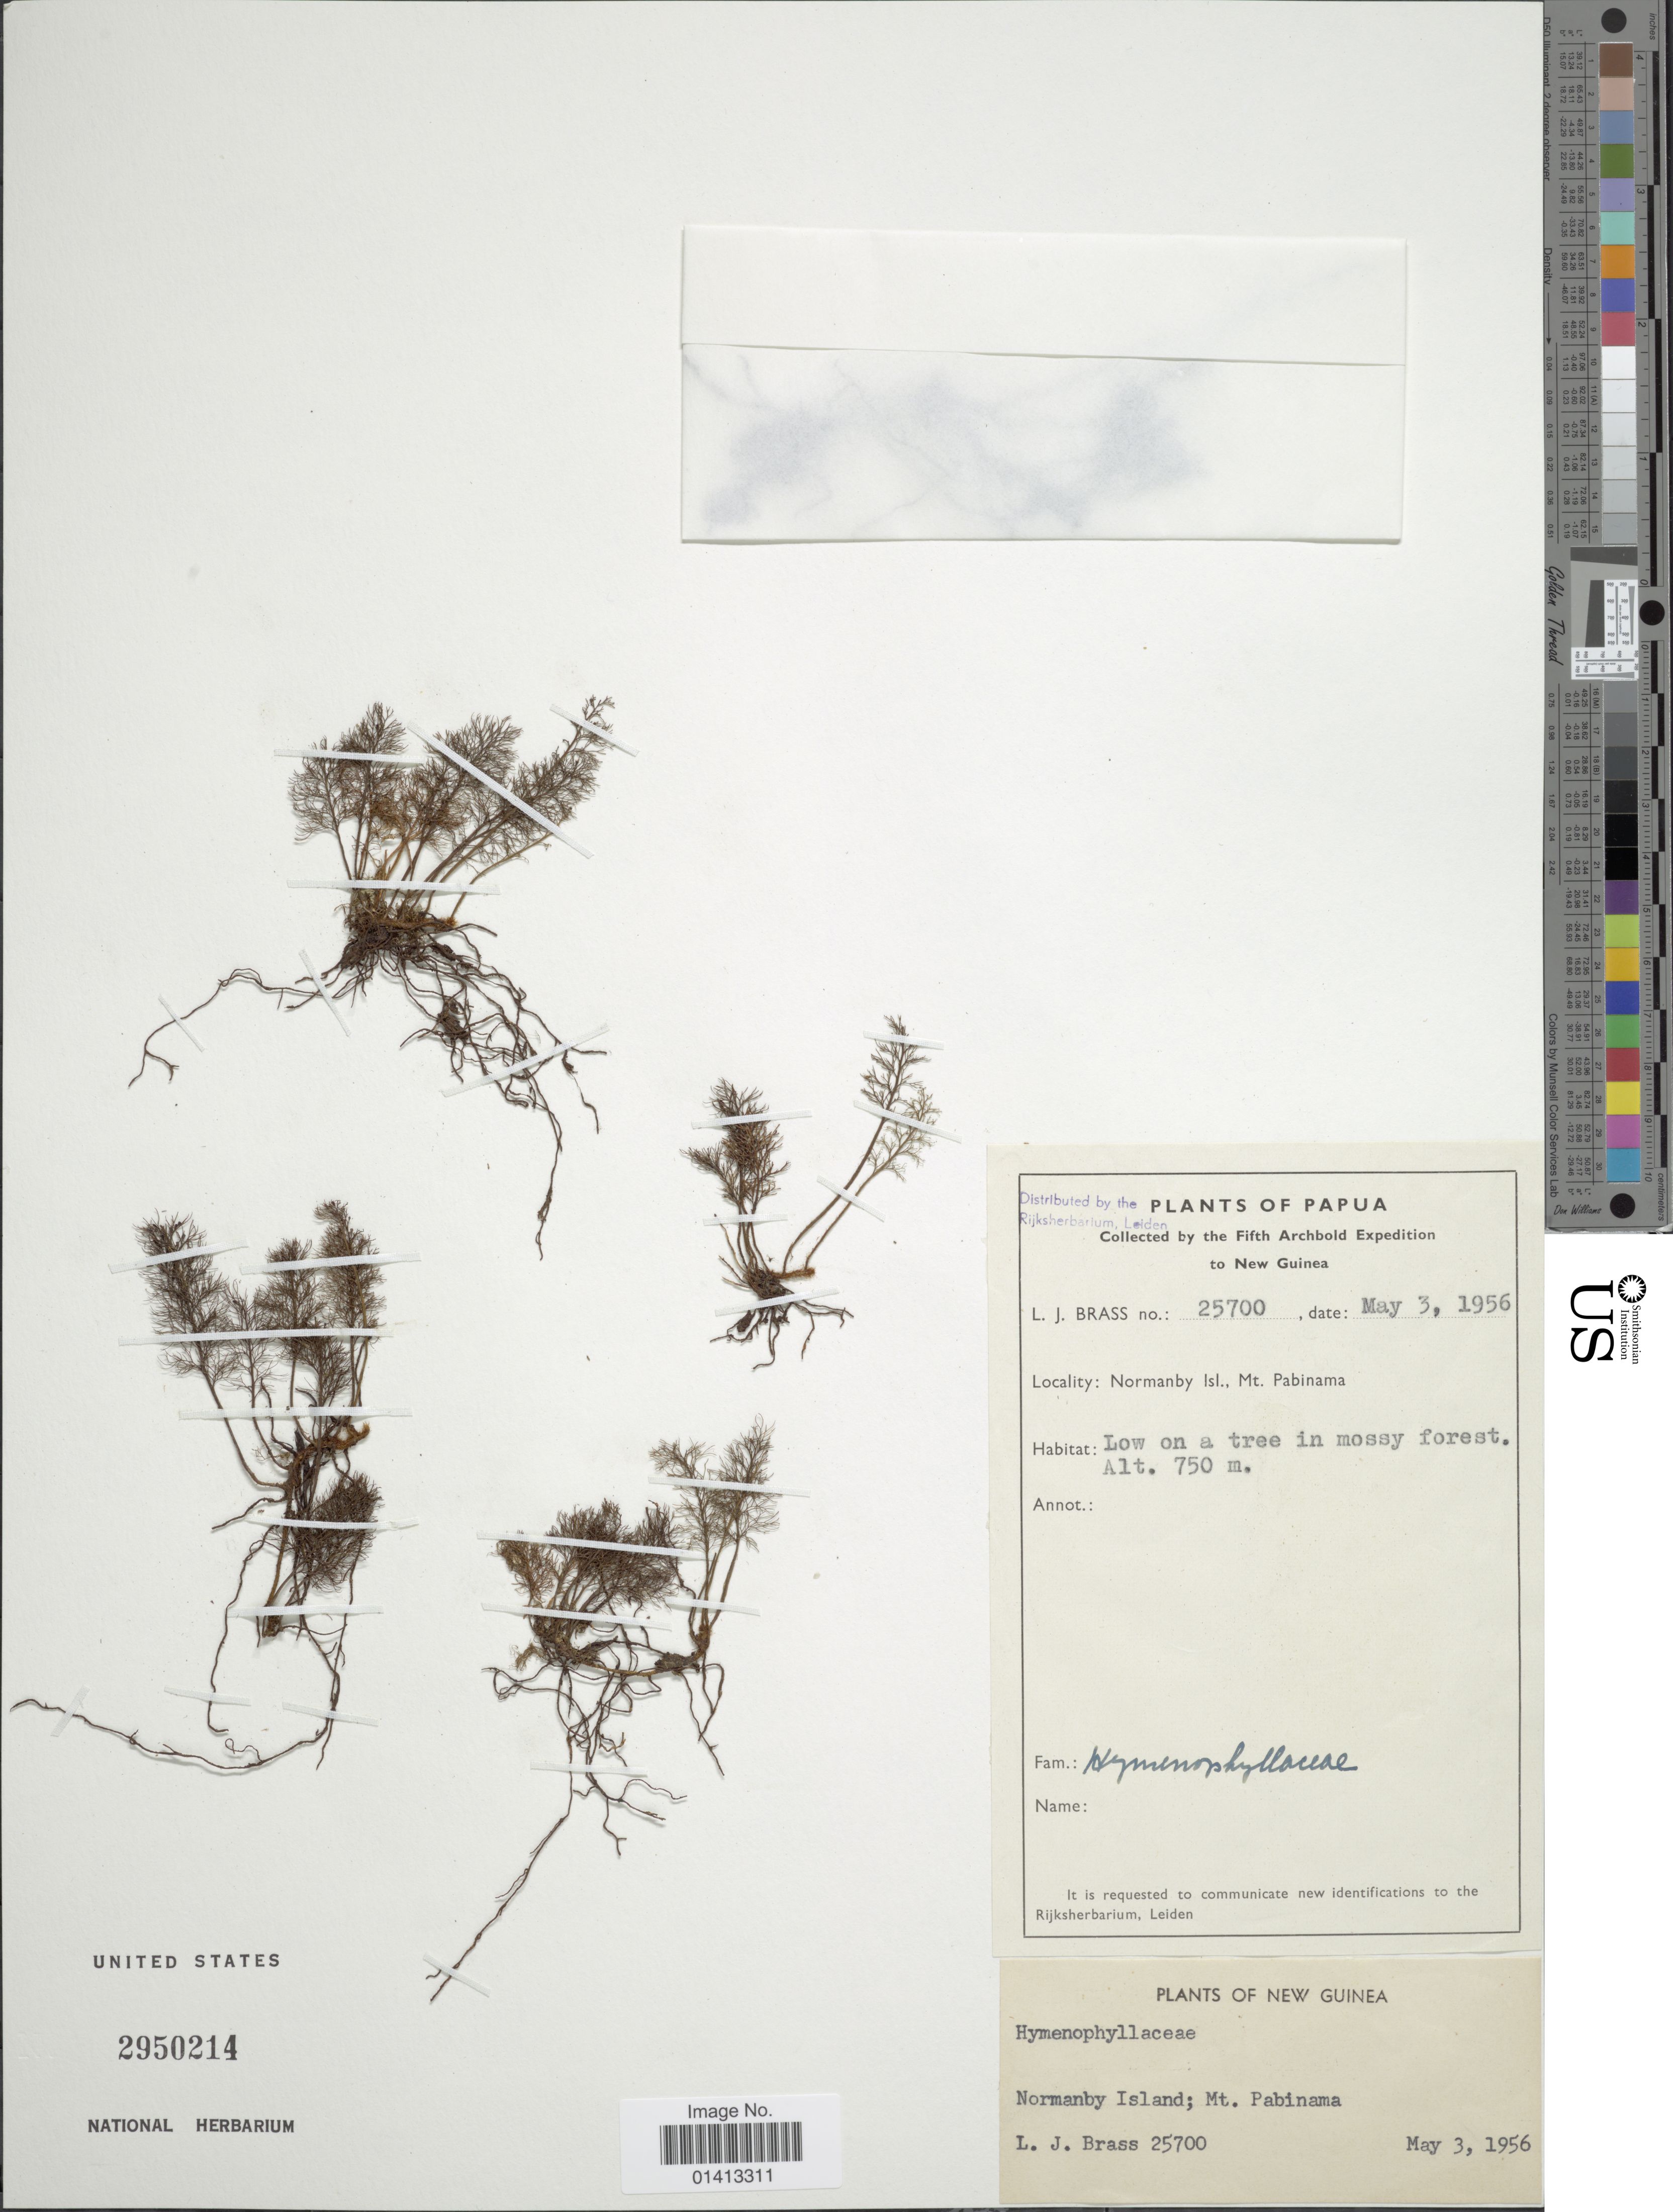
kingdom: Plantae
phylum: Tracheophyta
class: Polypodiopsida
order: Hymenophyllales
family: Hymenophyllaceae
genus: Crepidomanes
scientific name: Crepidomanes sp.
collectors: L. J. Brass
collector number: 25700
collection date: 1956-05-03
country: Papua New Guinea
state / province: Milne Bay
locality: Normanby Isl., Mt Pabinama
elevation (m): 750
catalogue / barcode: US 2950214